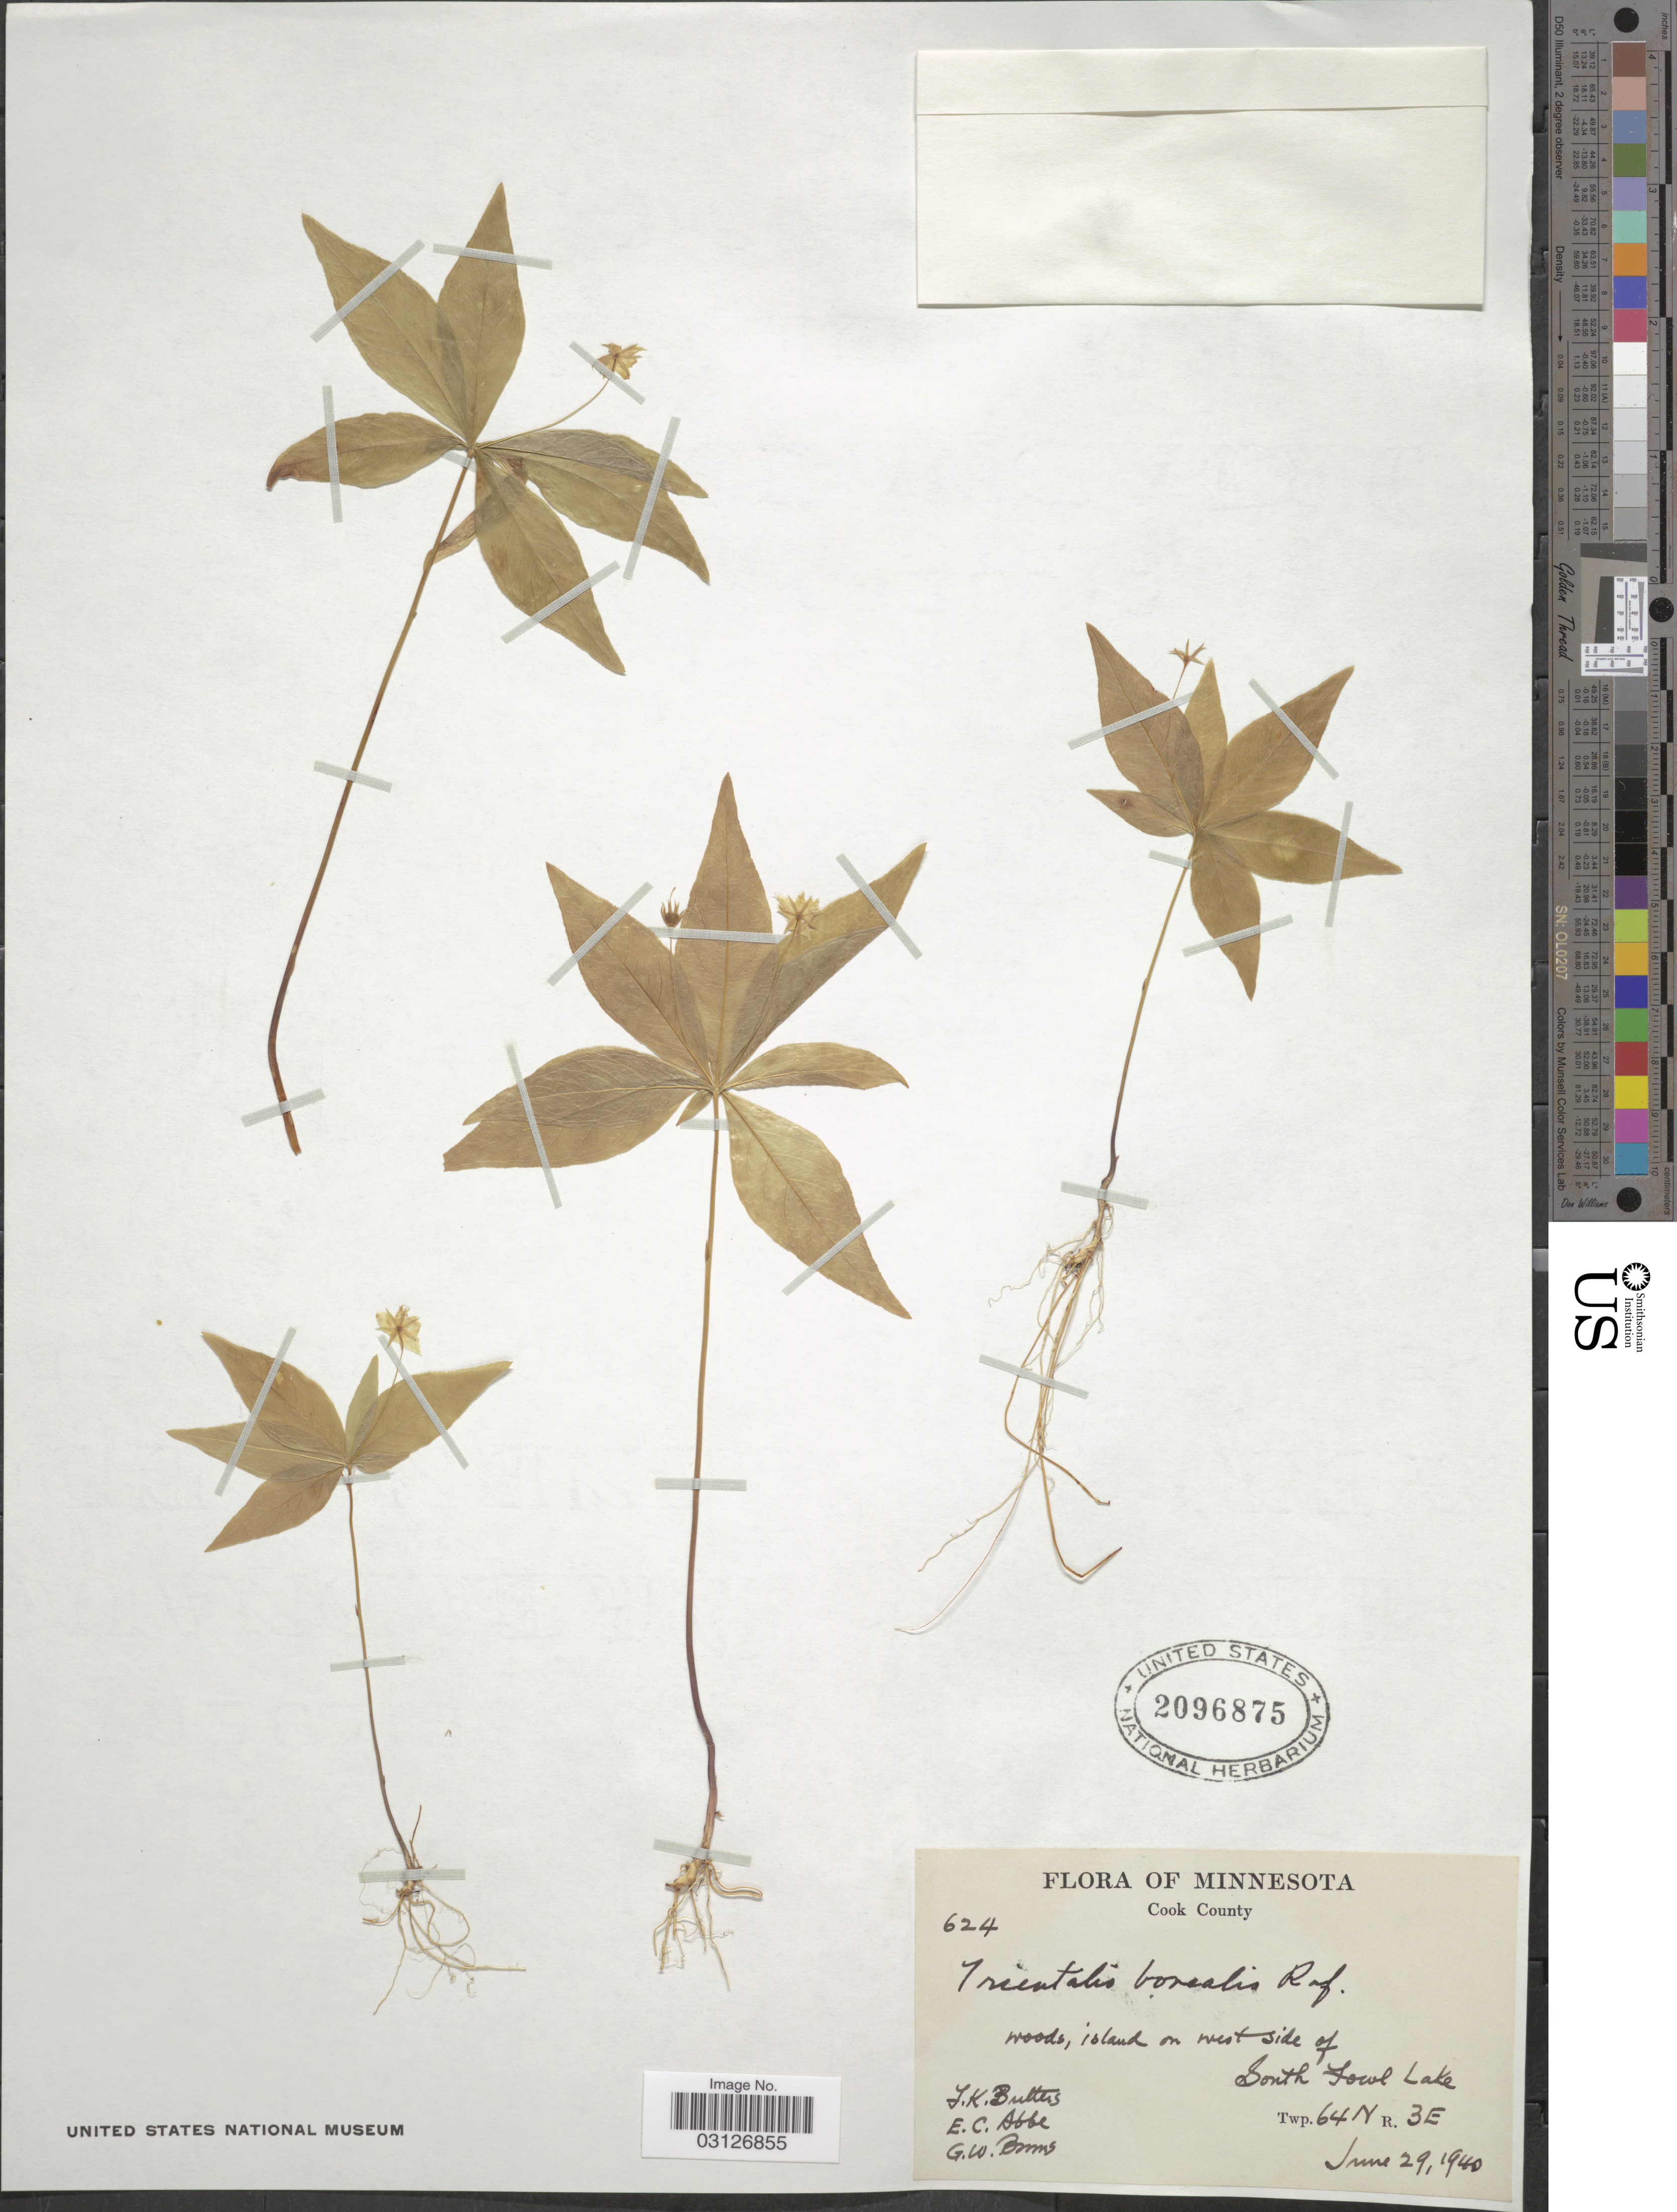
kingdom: Plantae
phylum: Tracheophyta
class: Magnoliopsida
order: Ericales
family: Primulaceae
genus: Trientalis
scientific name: Trientalis borealis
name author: Raf.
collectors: J. Butters, E. C. Abbe & G. Burns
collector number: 624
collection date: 1940-06-29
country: United States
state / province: Minnesota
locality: Cook County. Woods, island on westside of South Fowl Lake. Twp. 64 N R. 3 E.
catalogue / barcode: US 2096875